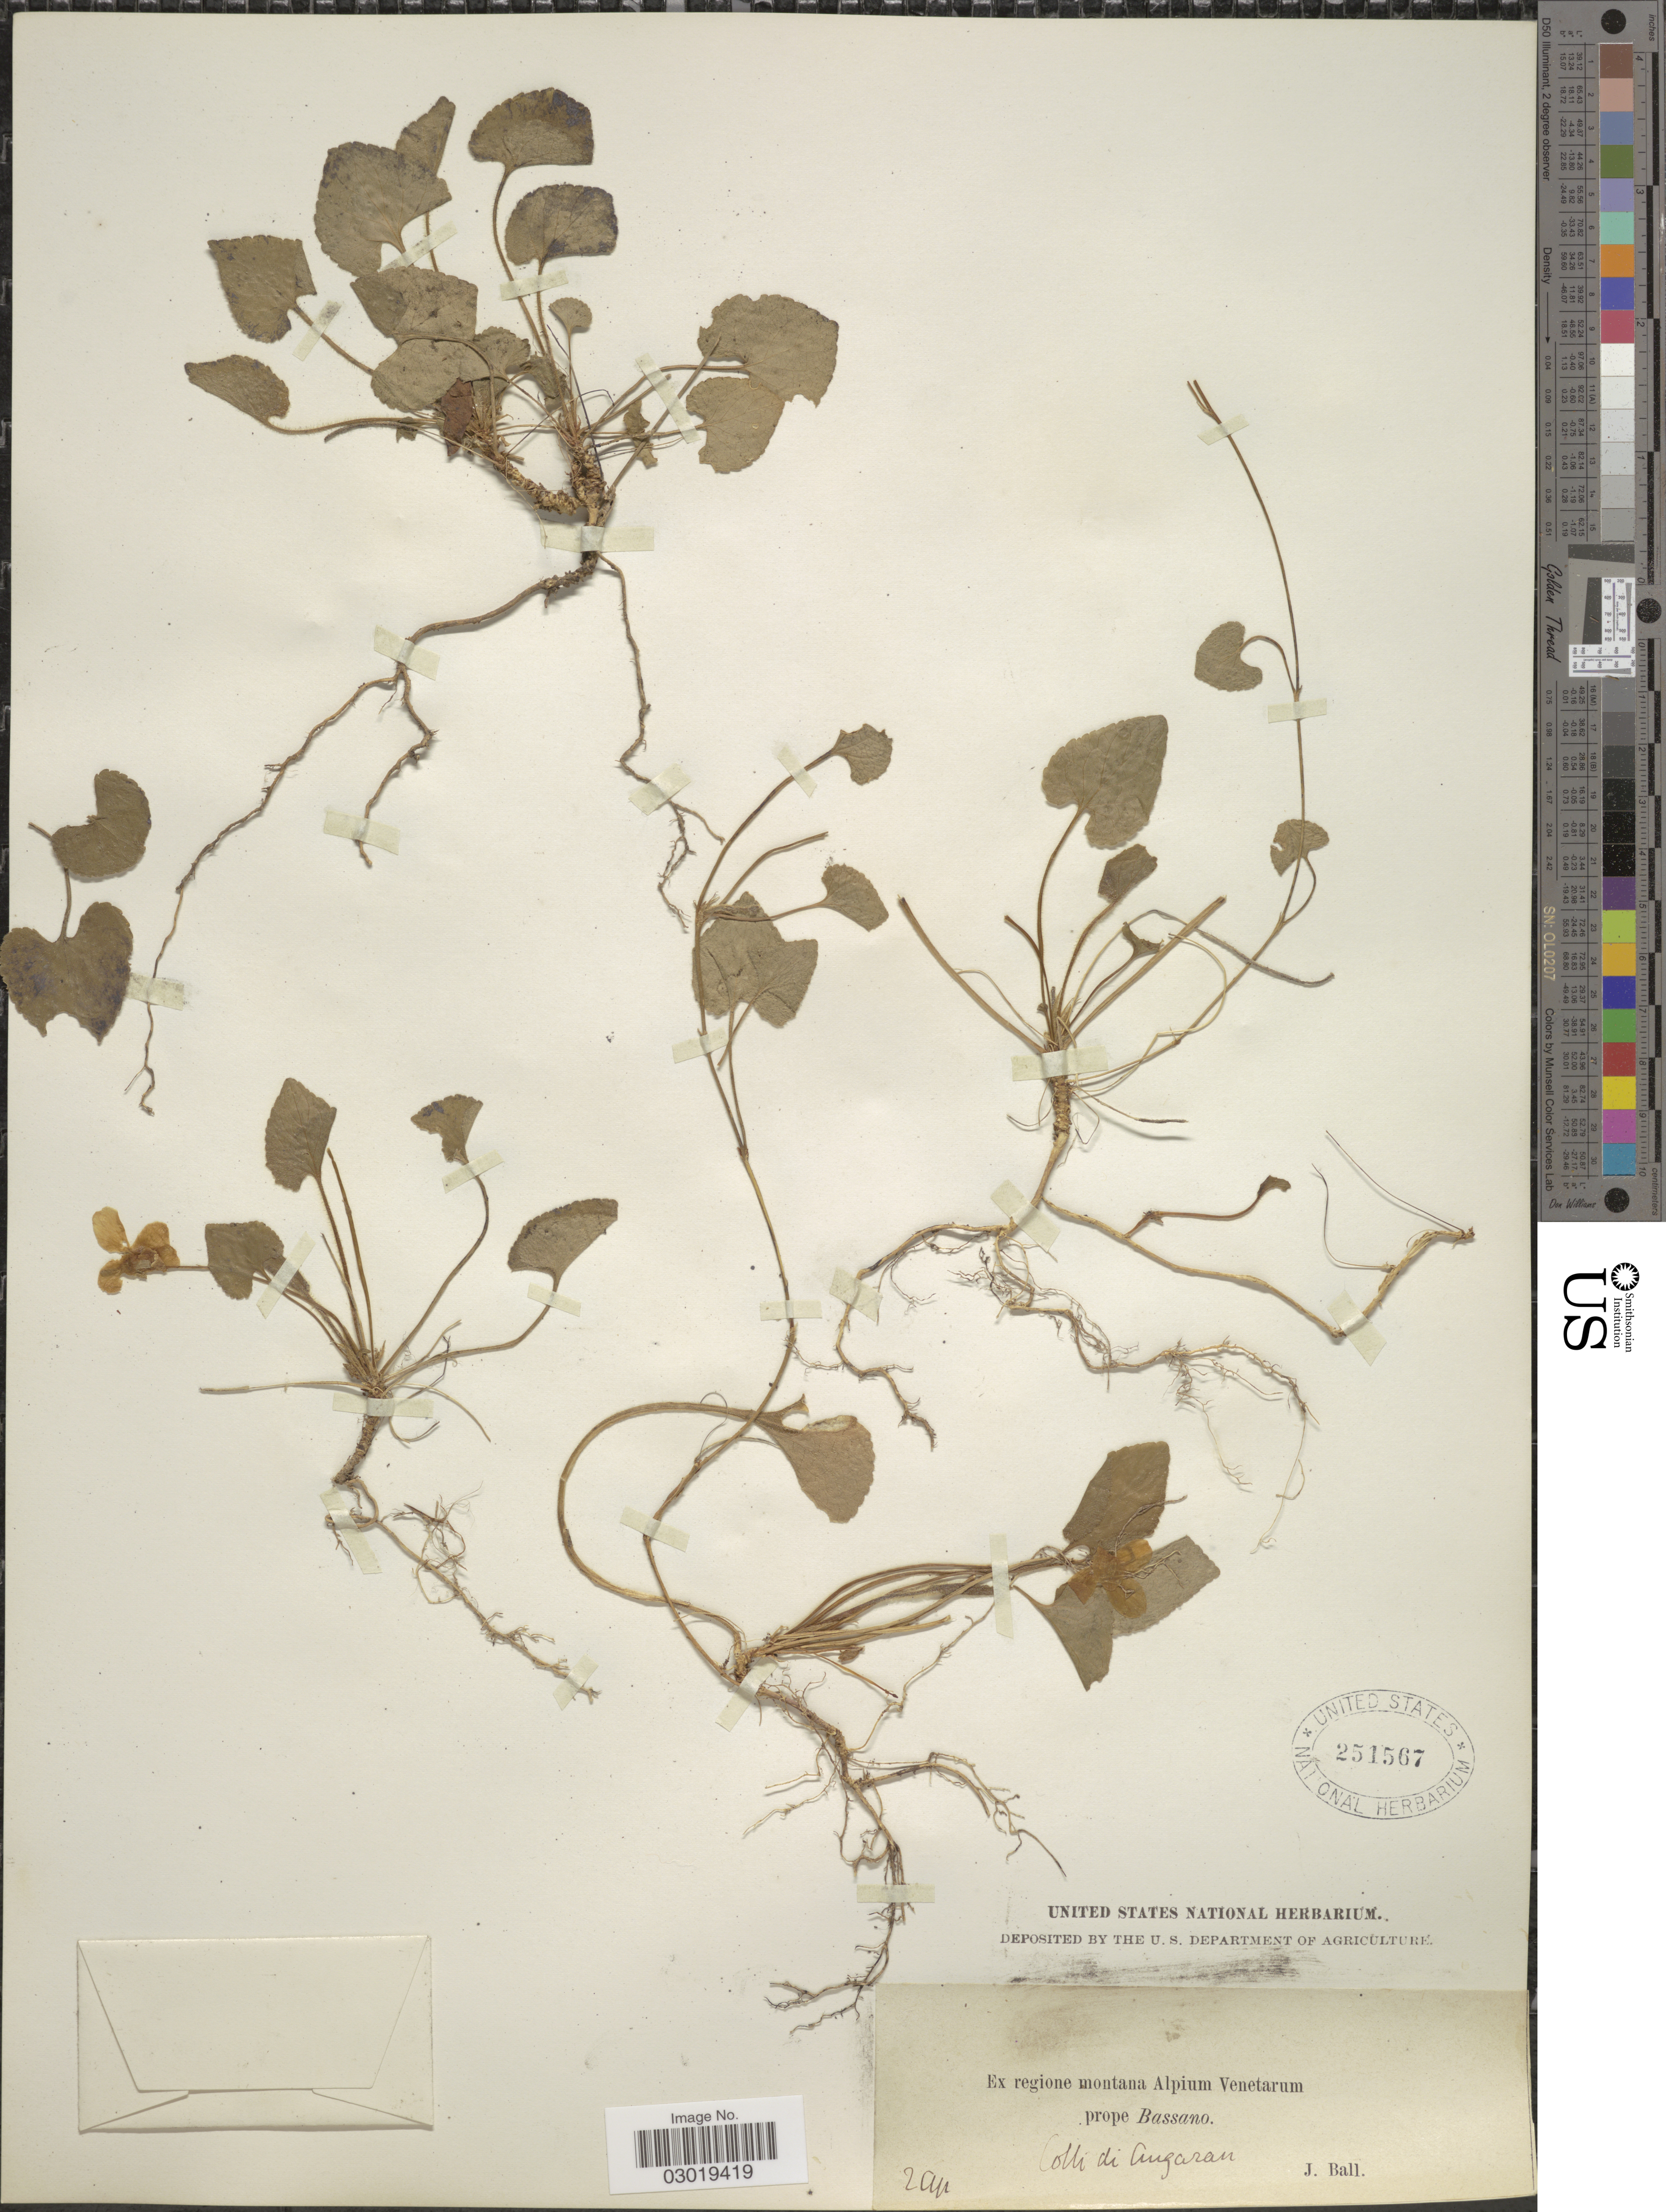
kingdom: Plantae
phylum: Tracheophyta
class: Magnoliopsida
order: Malpighiales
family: Violaceae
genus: Viola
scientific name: Viola sp.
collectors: J. Ball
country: Italy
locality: Ex Regione montana Alpium Venetarum prope Bassano, Colli di Augaran.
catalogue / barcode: US 251567